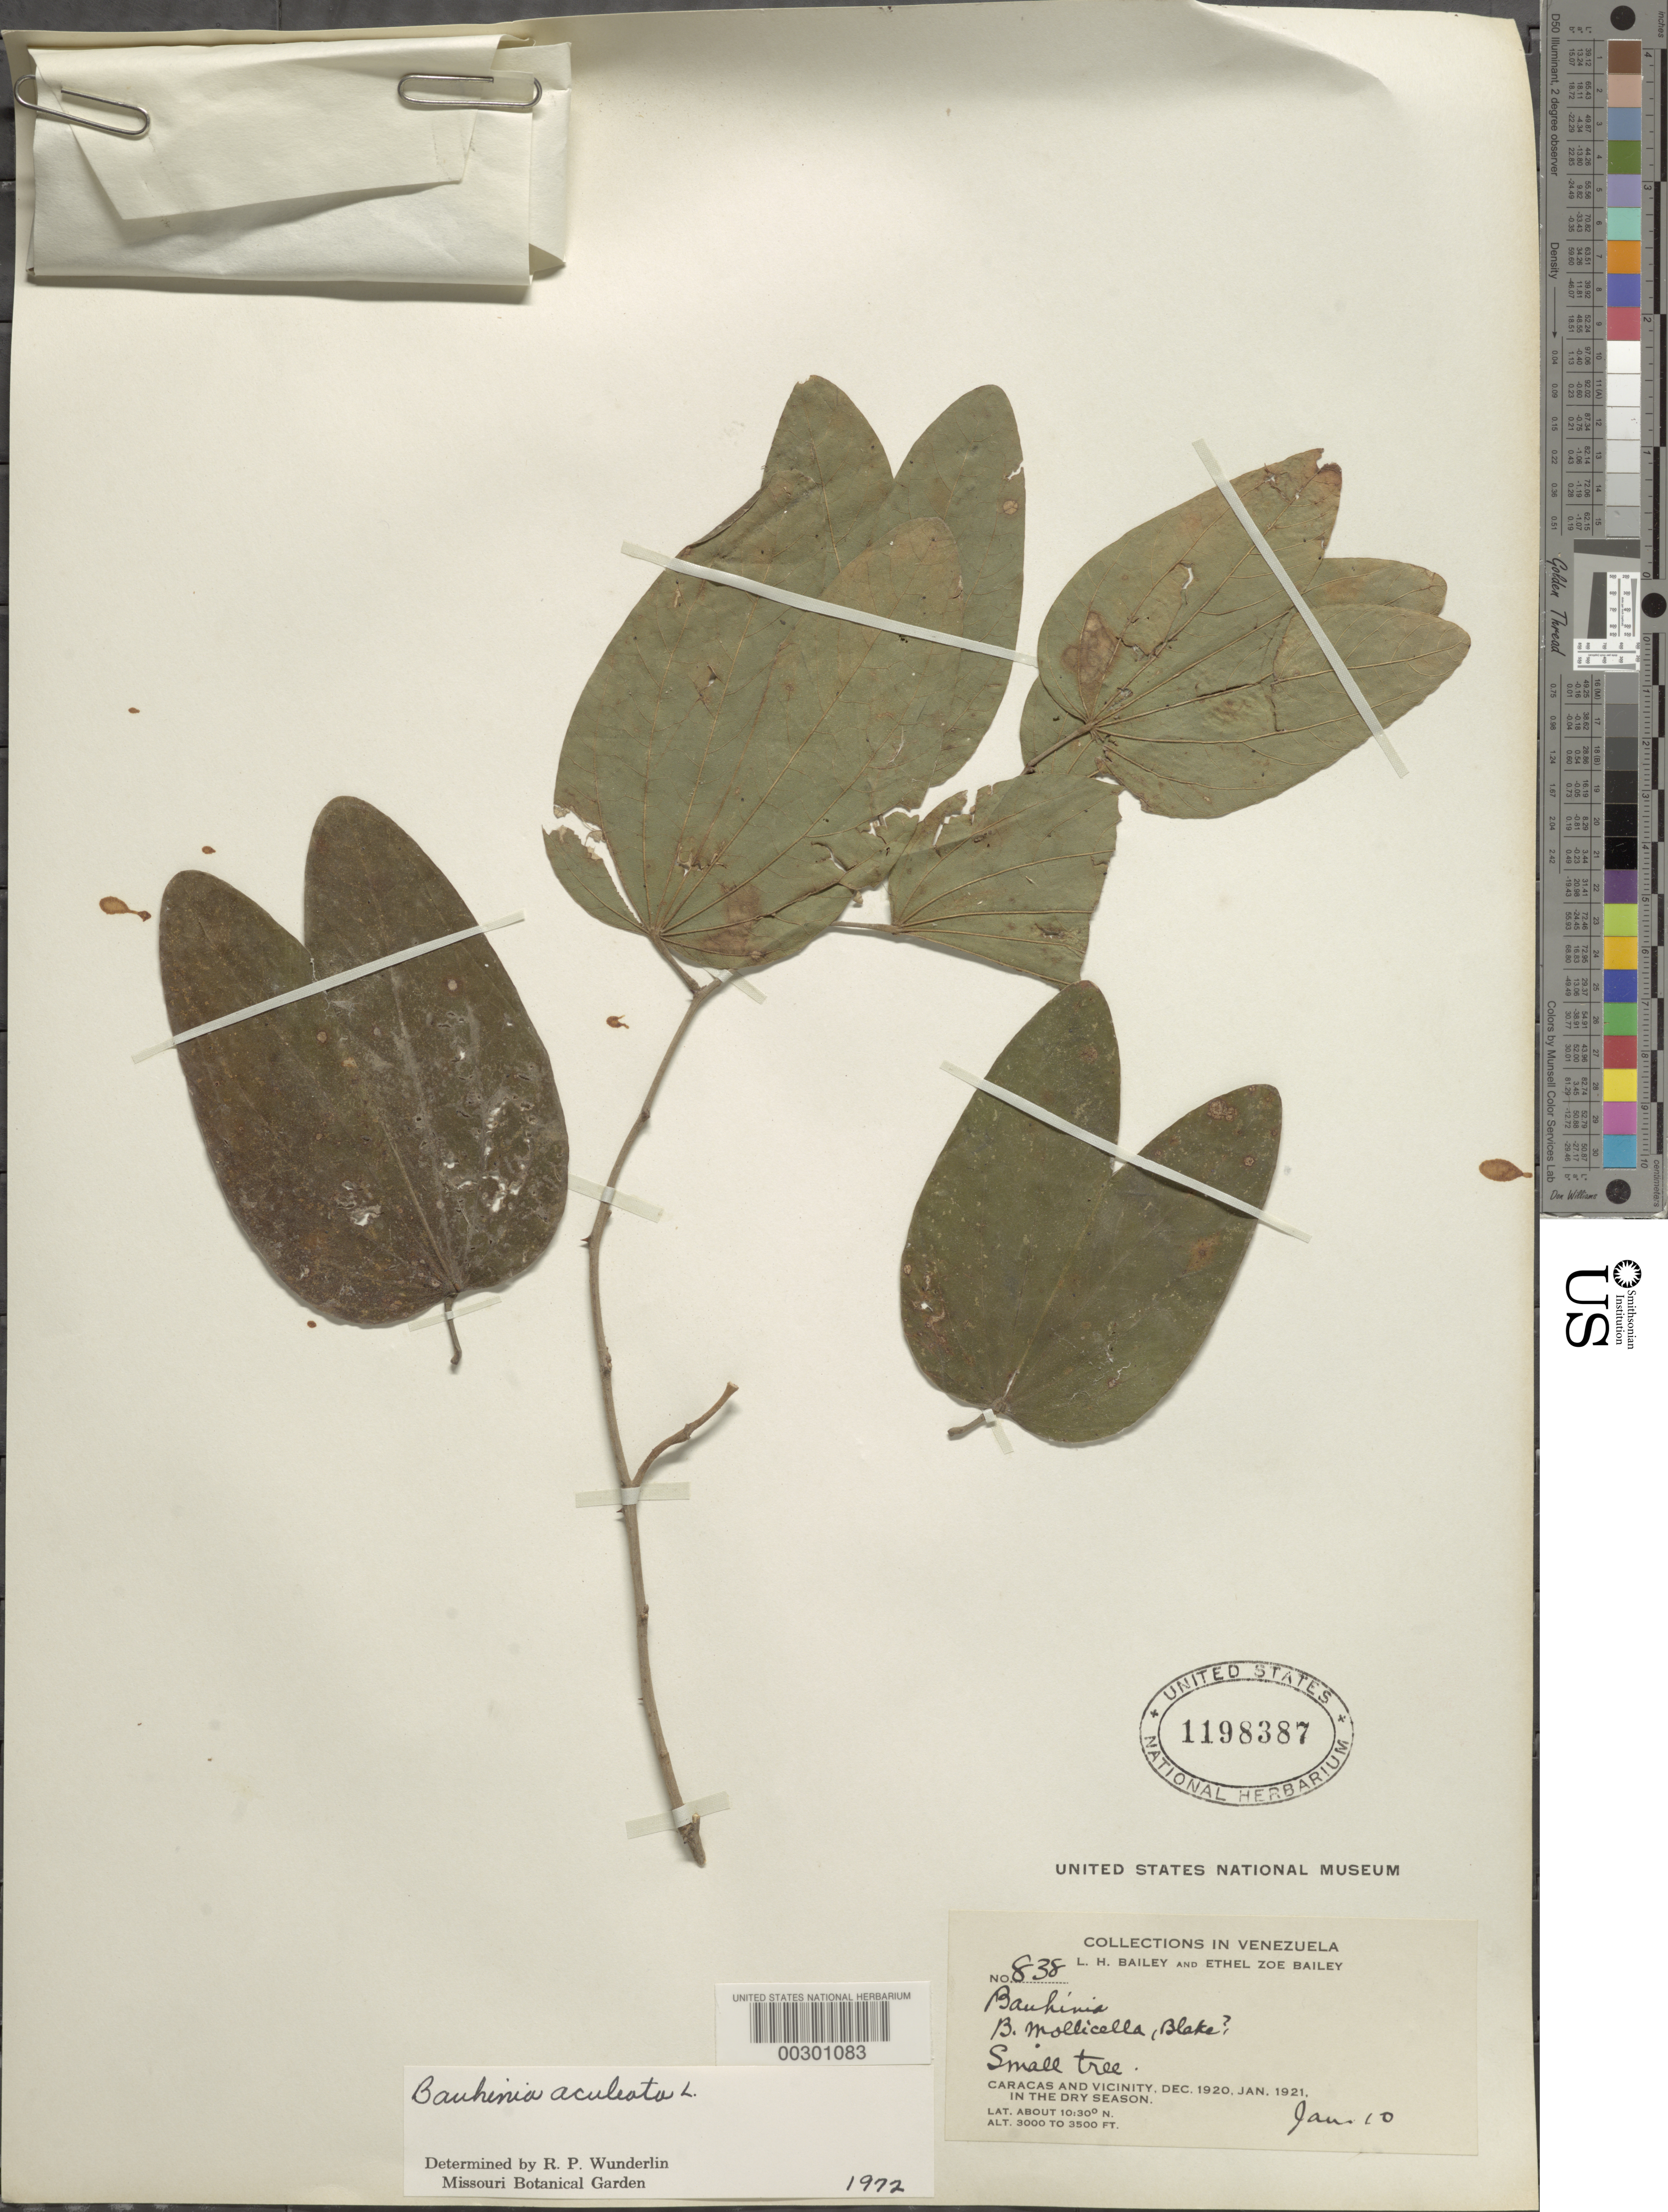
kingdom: Plantae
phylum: Tracheophyta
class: Magnoliopsida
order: Fabales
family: Fabaceae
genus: Bauhinia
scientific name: Bauhinia aculeata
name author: L.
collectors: L. H. Bailey & E. Z. Bailey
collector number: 838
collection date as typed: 10 Jan 1921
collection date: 1921-01-10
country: Venezuela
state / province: Distrito Federal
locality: Caracas and vicinity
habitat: Dry season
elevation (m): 914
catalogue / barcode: US 1198387